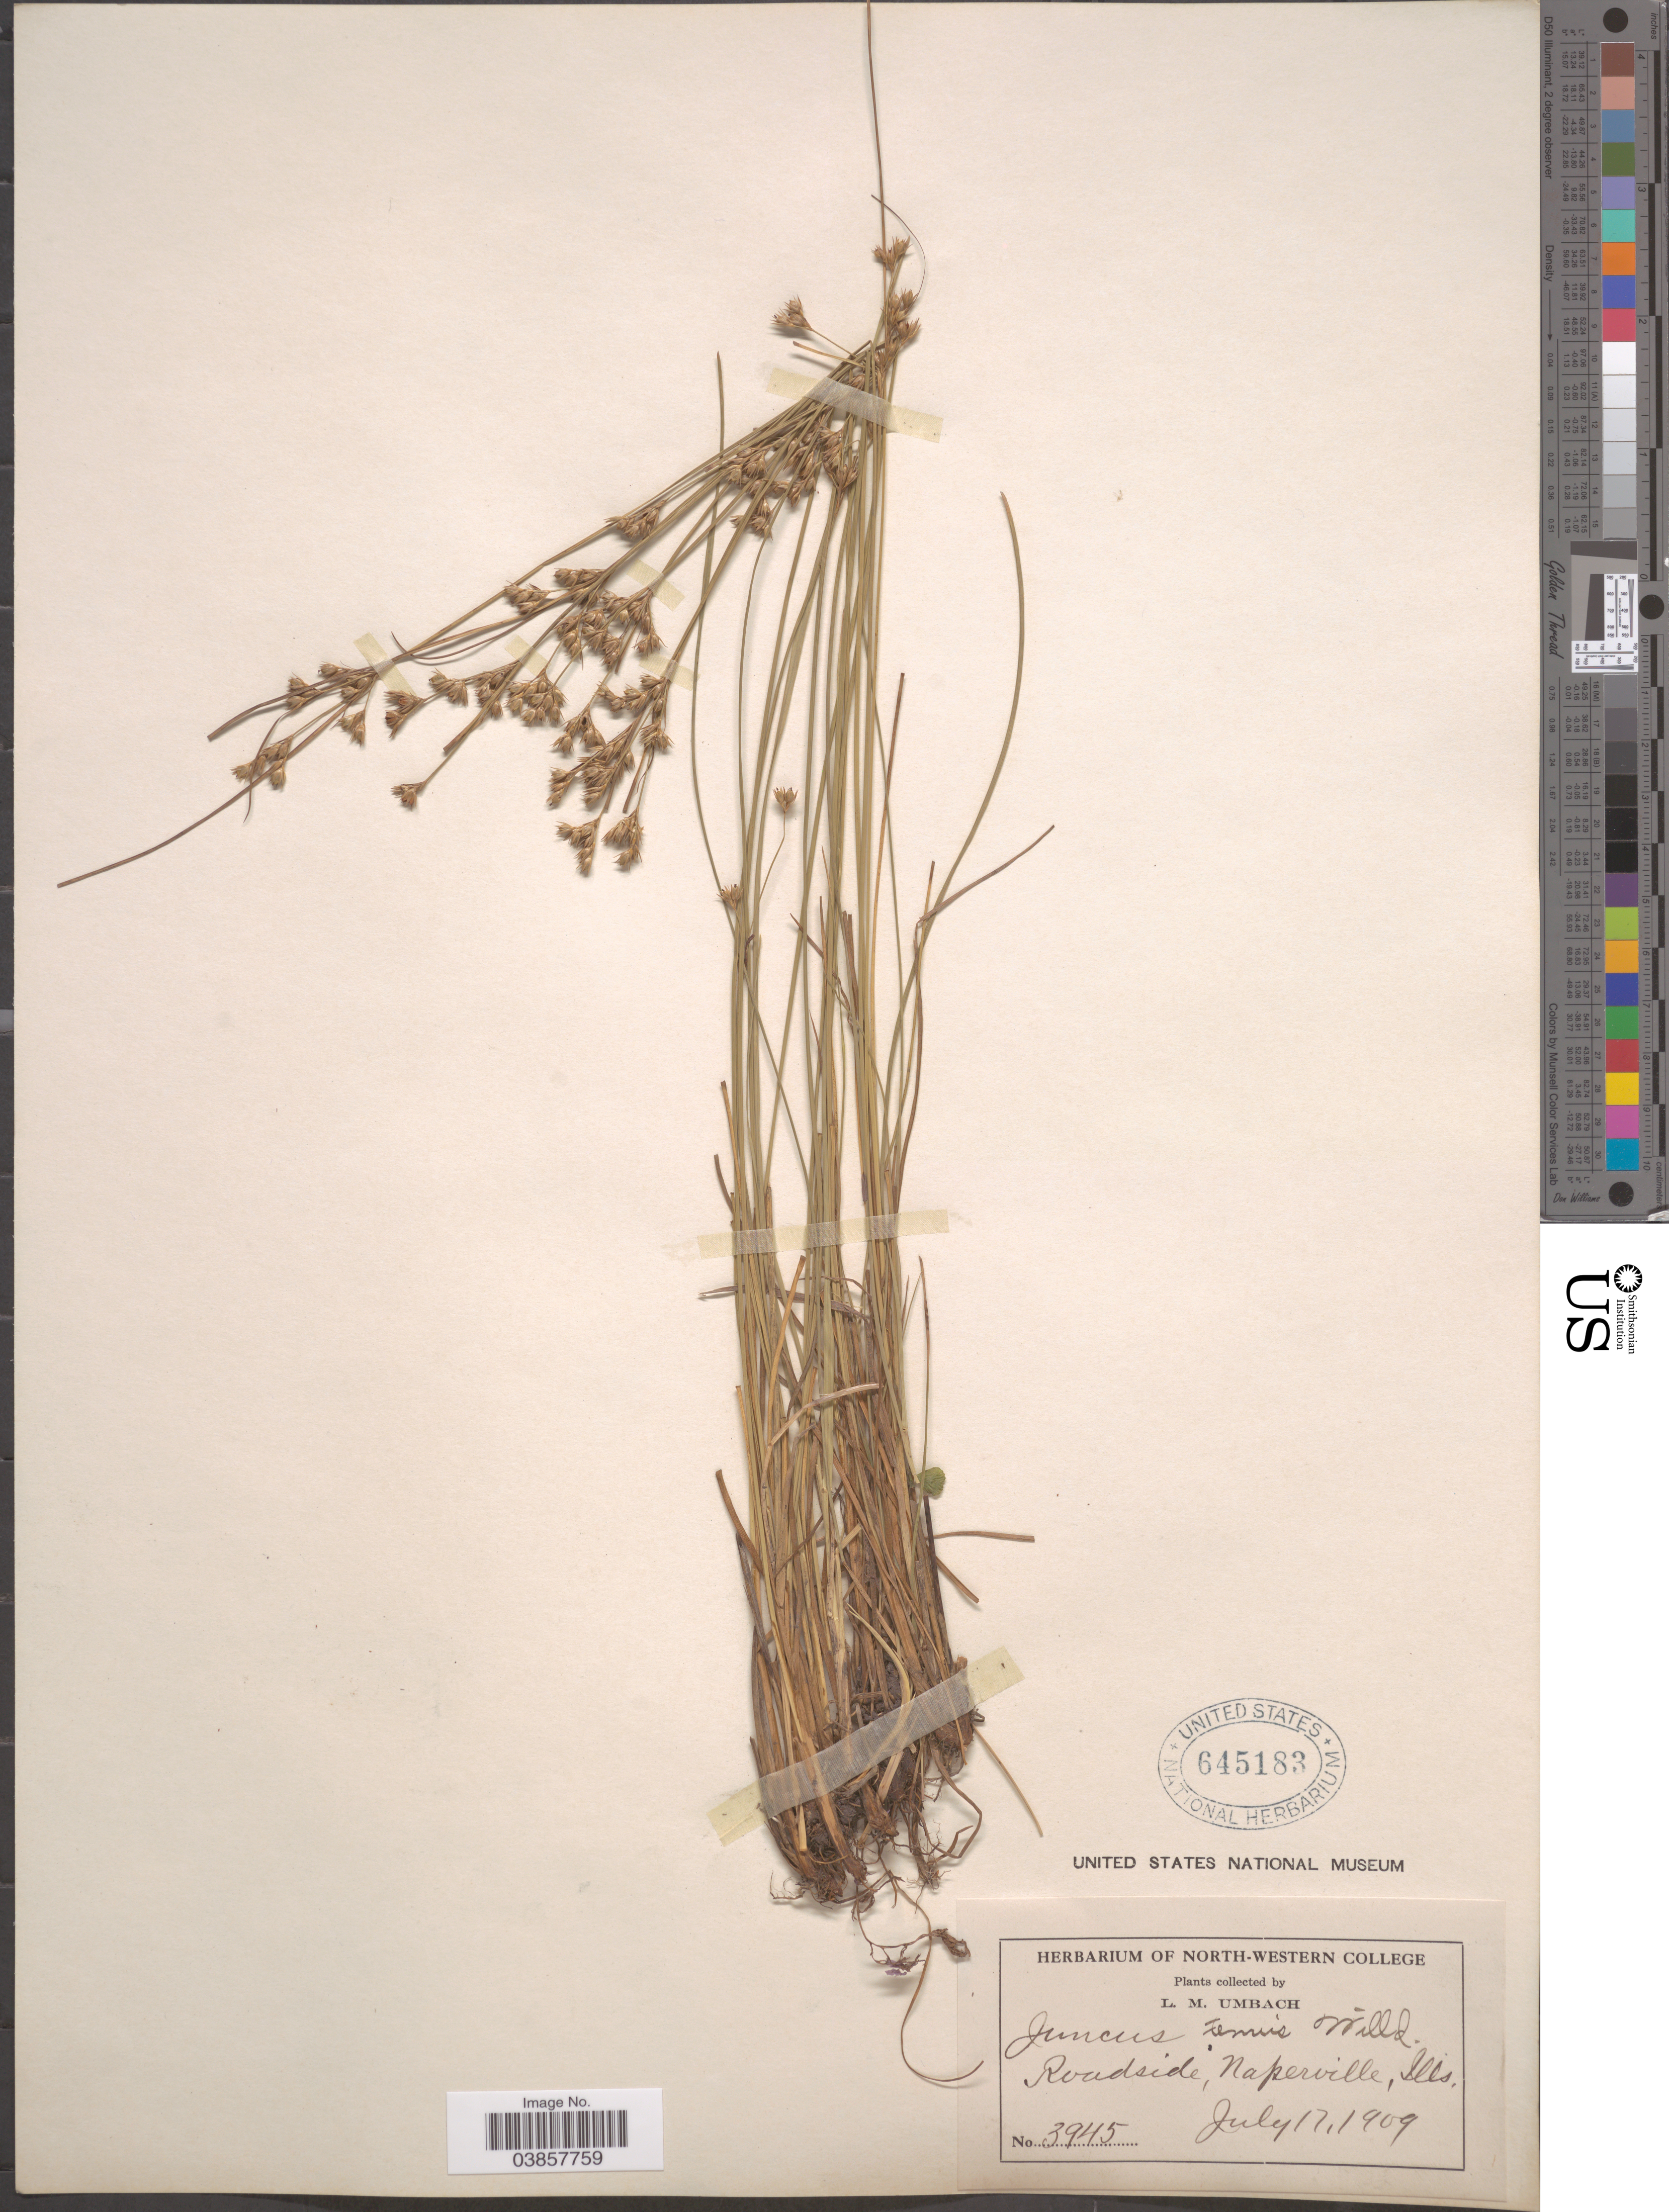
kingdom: Plantae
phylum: Tracheophyta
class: Liliopsida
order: Poales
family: Juncaceae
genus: Juncus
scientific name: Juncus tenuis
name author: Willd.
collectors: L. M. Umbach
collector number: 3945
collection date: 1909-07-17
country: United States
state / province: Illinois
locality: Roadside, Naperville.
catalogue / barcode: US 645183